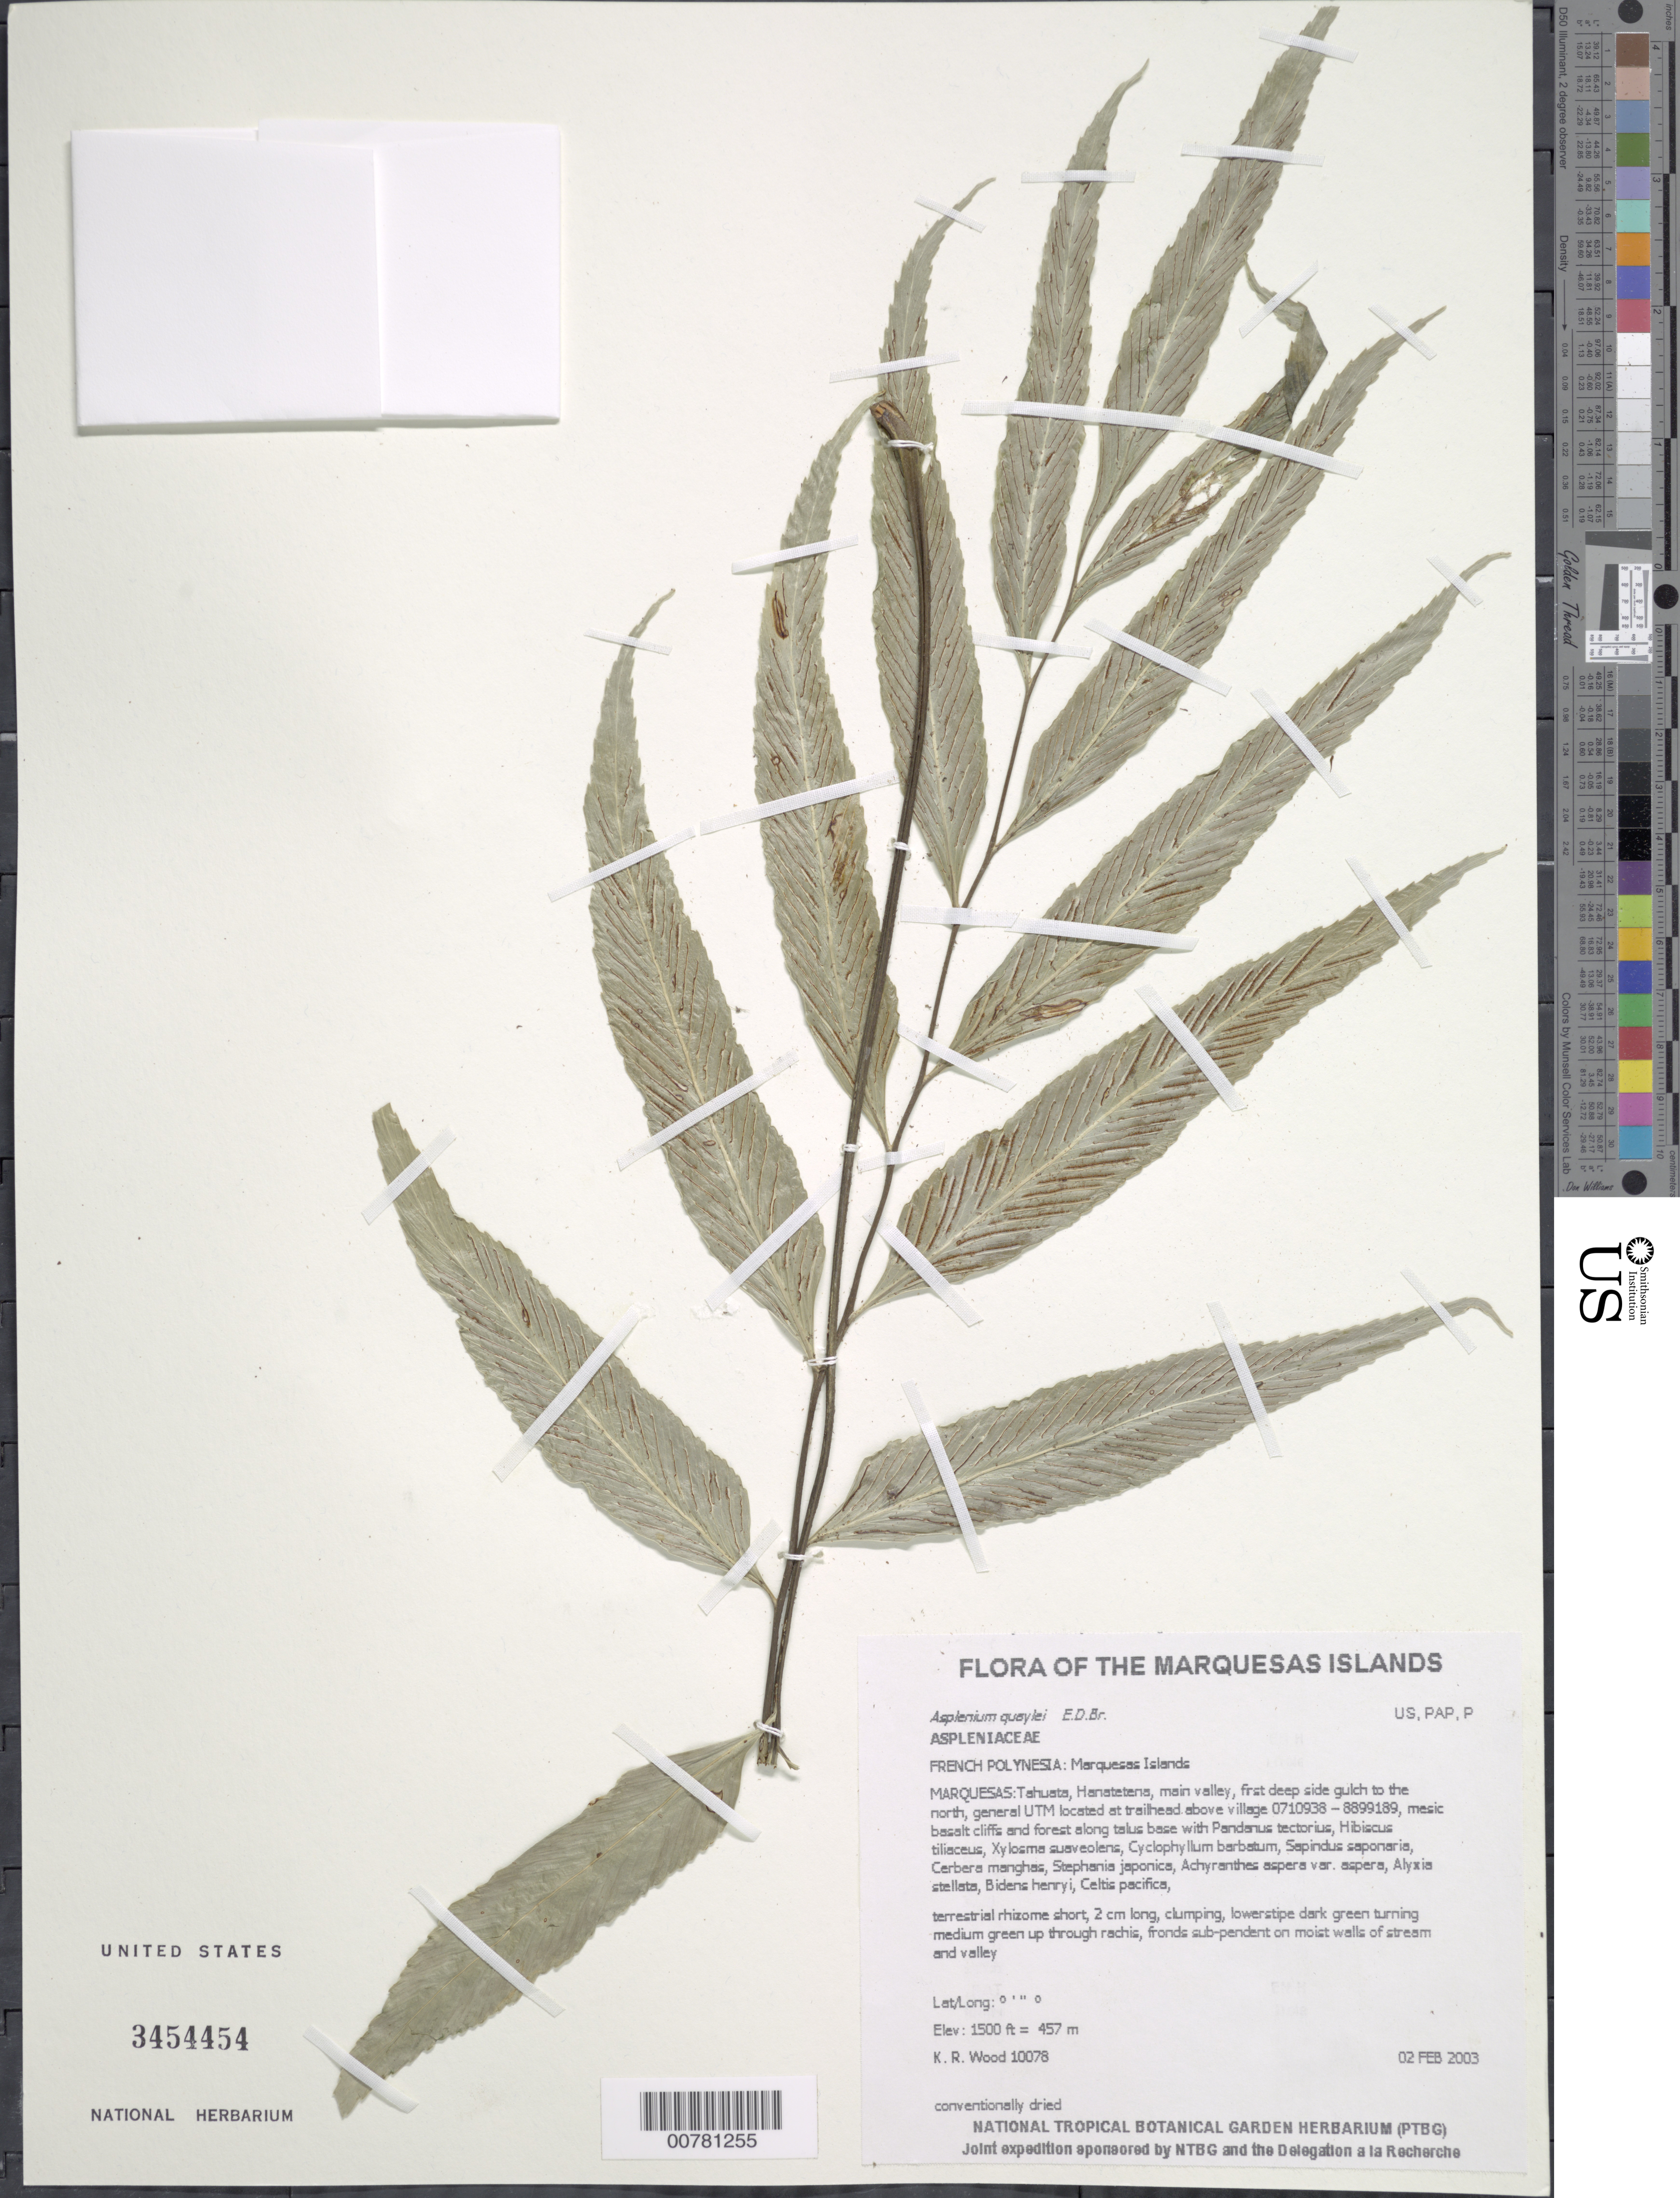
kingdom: Plantae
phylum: Tracheophyta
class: Polypodiopsida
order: Polypodiales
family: Aspleniaceae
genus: Asplenium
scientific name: Asplenium quaylei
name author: E.D. Br.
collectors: K. R. Wood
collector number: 10078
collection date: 2003-02-02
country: French Polynesia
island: Tahuata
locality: Hanatetena, main valley, first deep side gulch to the north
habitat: Mesic basalt cliffs and forest along talus base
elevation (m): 457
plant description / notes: Predation by rats that eat seeds, fire, competition with non-native plant taxa such as Cocos nucifera, Ageratum conyzoides, Cyanthillium cinereum, Elephantopus mollis, Pseudelephantopus spicatus, Inocarpus fagifera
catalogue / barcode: US 3454454